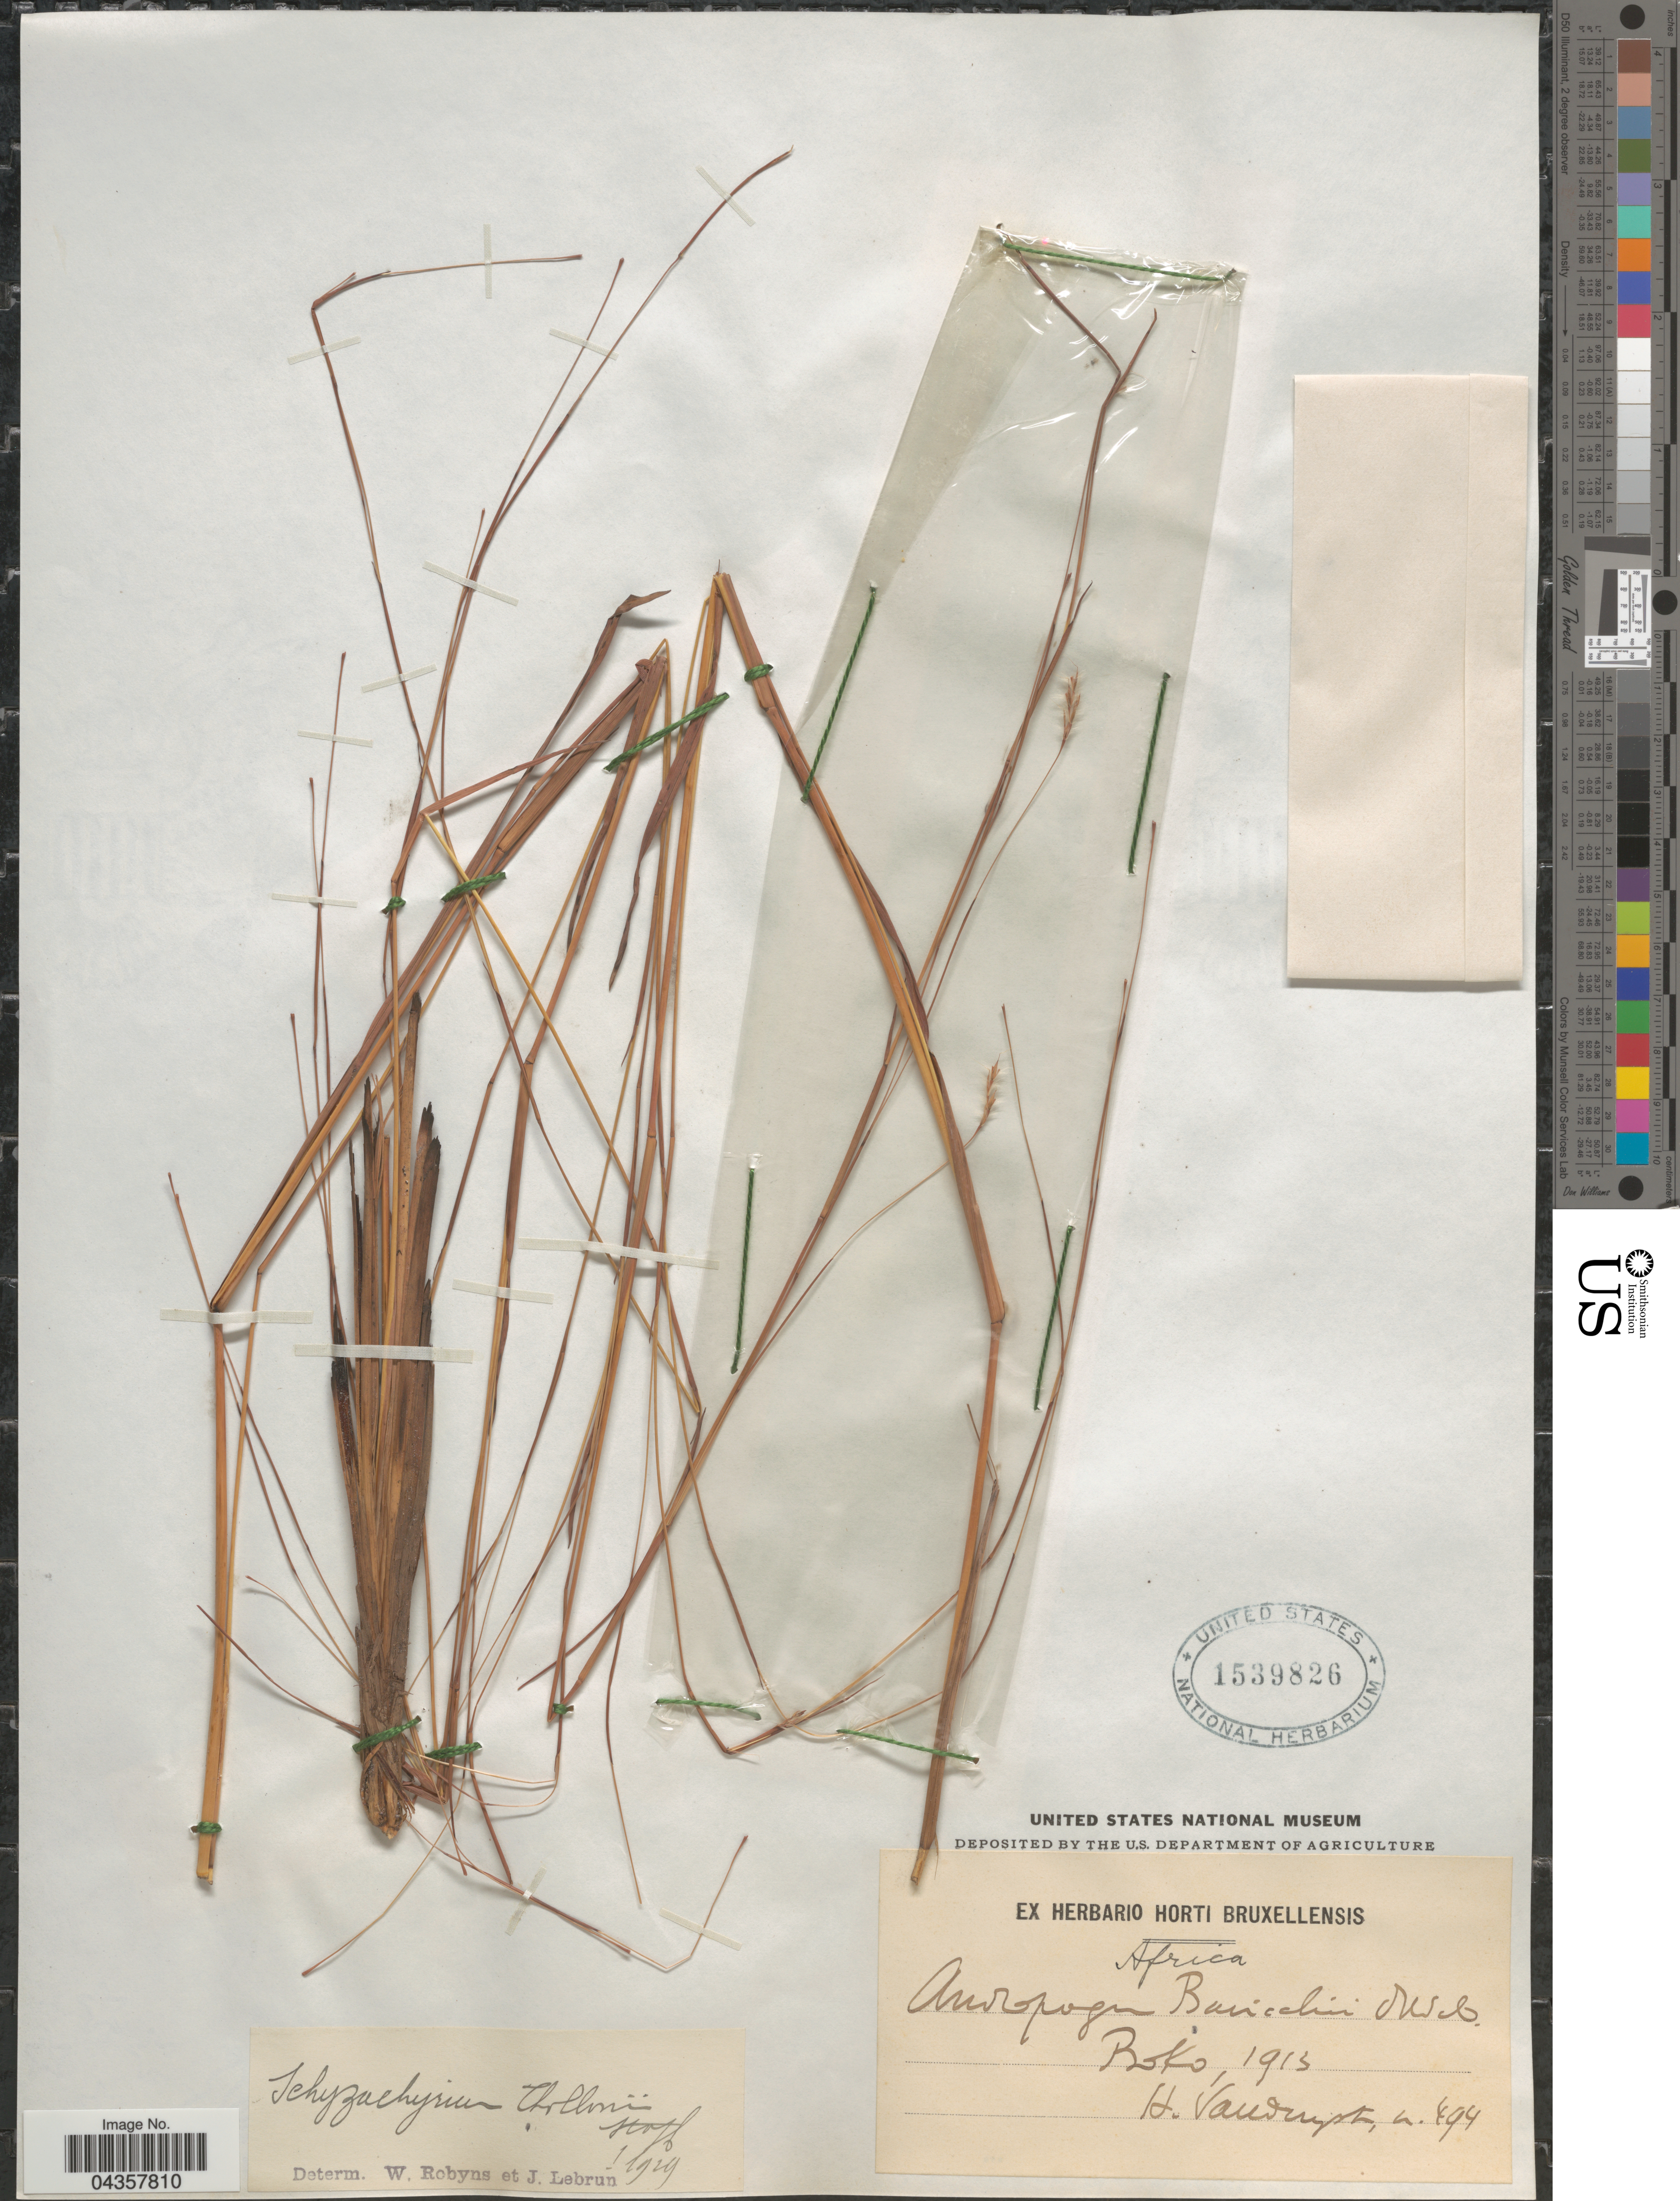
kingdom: Plantae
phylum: Tracheophyta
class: Liliopsida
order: Poales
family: Poaceae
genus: Schizachyrium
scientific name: Schizachyrium thollonii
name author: (Franch.) Stapf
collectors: H. J. R. Vanderyst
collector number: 494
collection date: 1913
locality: Africa. Boko.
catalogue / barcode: US 1539826